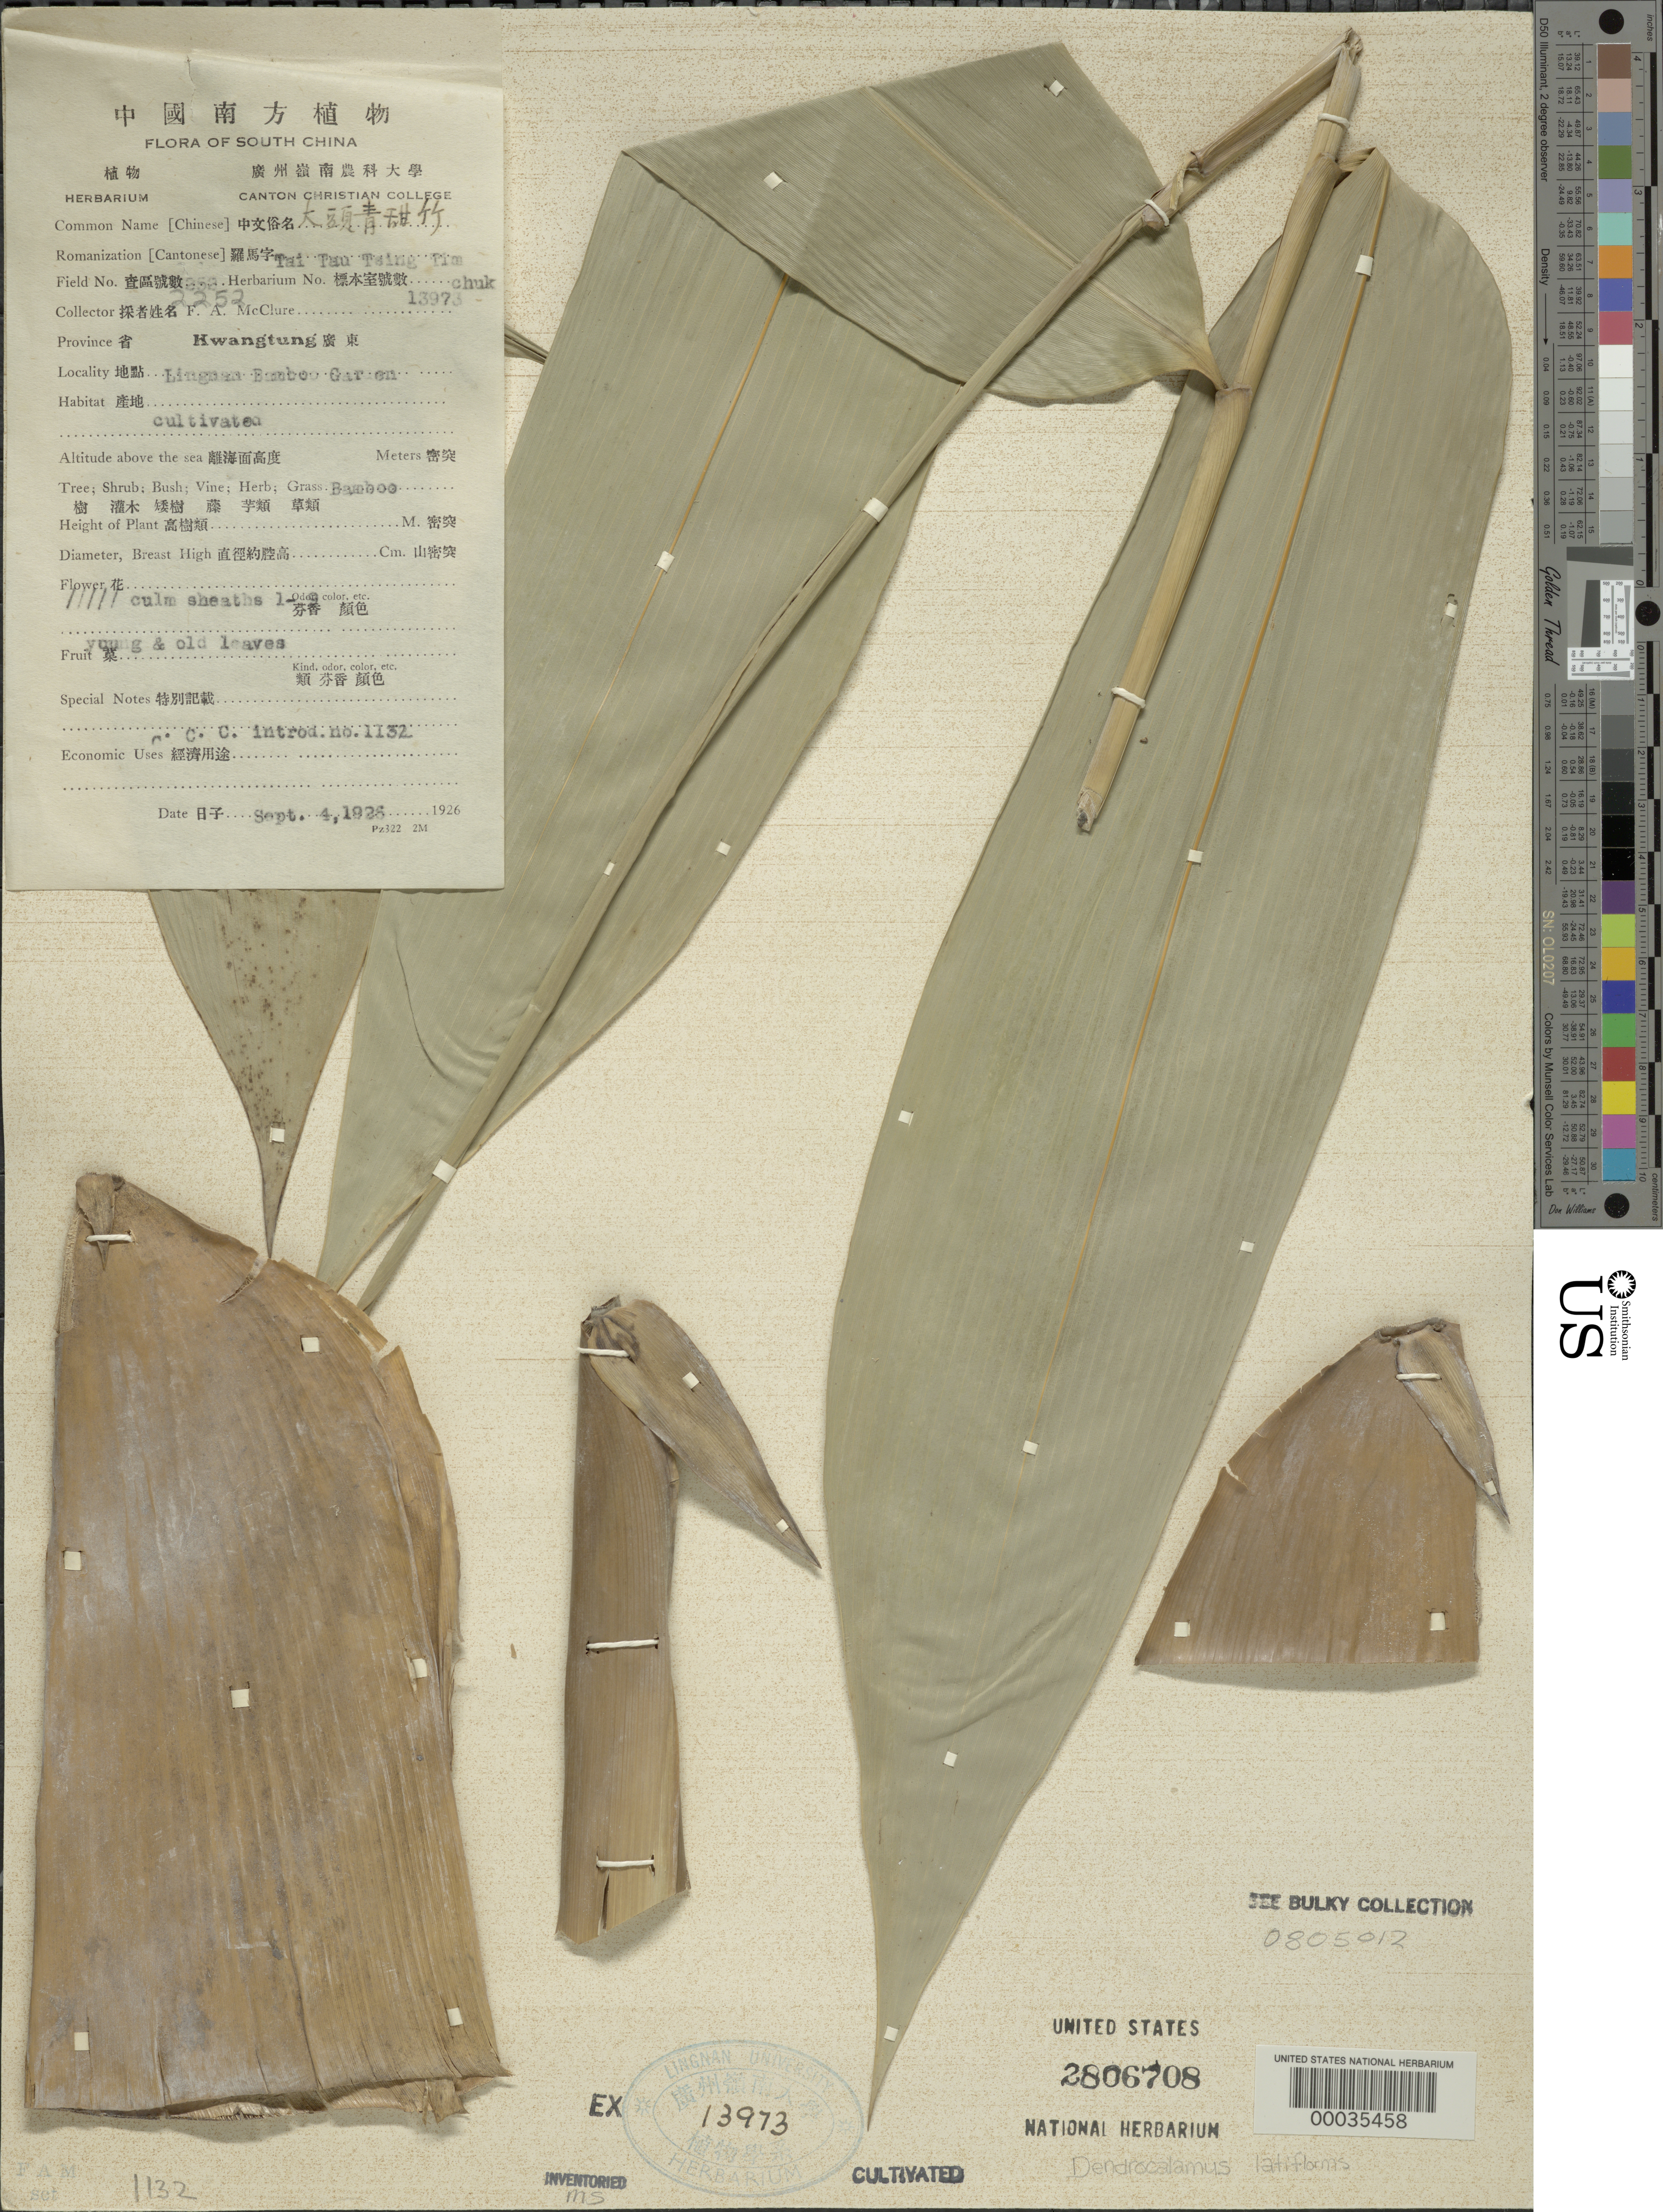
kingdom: Plantae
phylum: Tracheophyta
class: Liliopsida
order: Poales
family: Poaceae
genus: Dendrocalamus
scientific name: Dendrocalamus latiflorus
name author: Munro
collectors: F. A. McClure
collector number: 2252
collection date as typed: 04 Sep 1926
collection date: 1926-09-04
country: China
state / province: Guangdong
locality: Lingnan university bamboo garden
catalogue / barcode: US 2806708